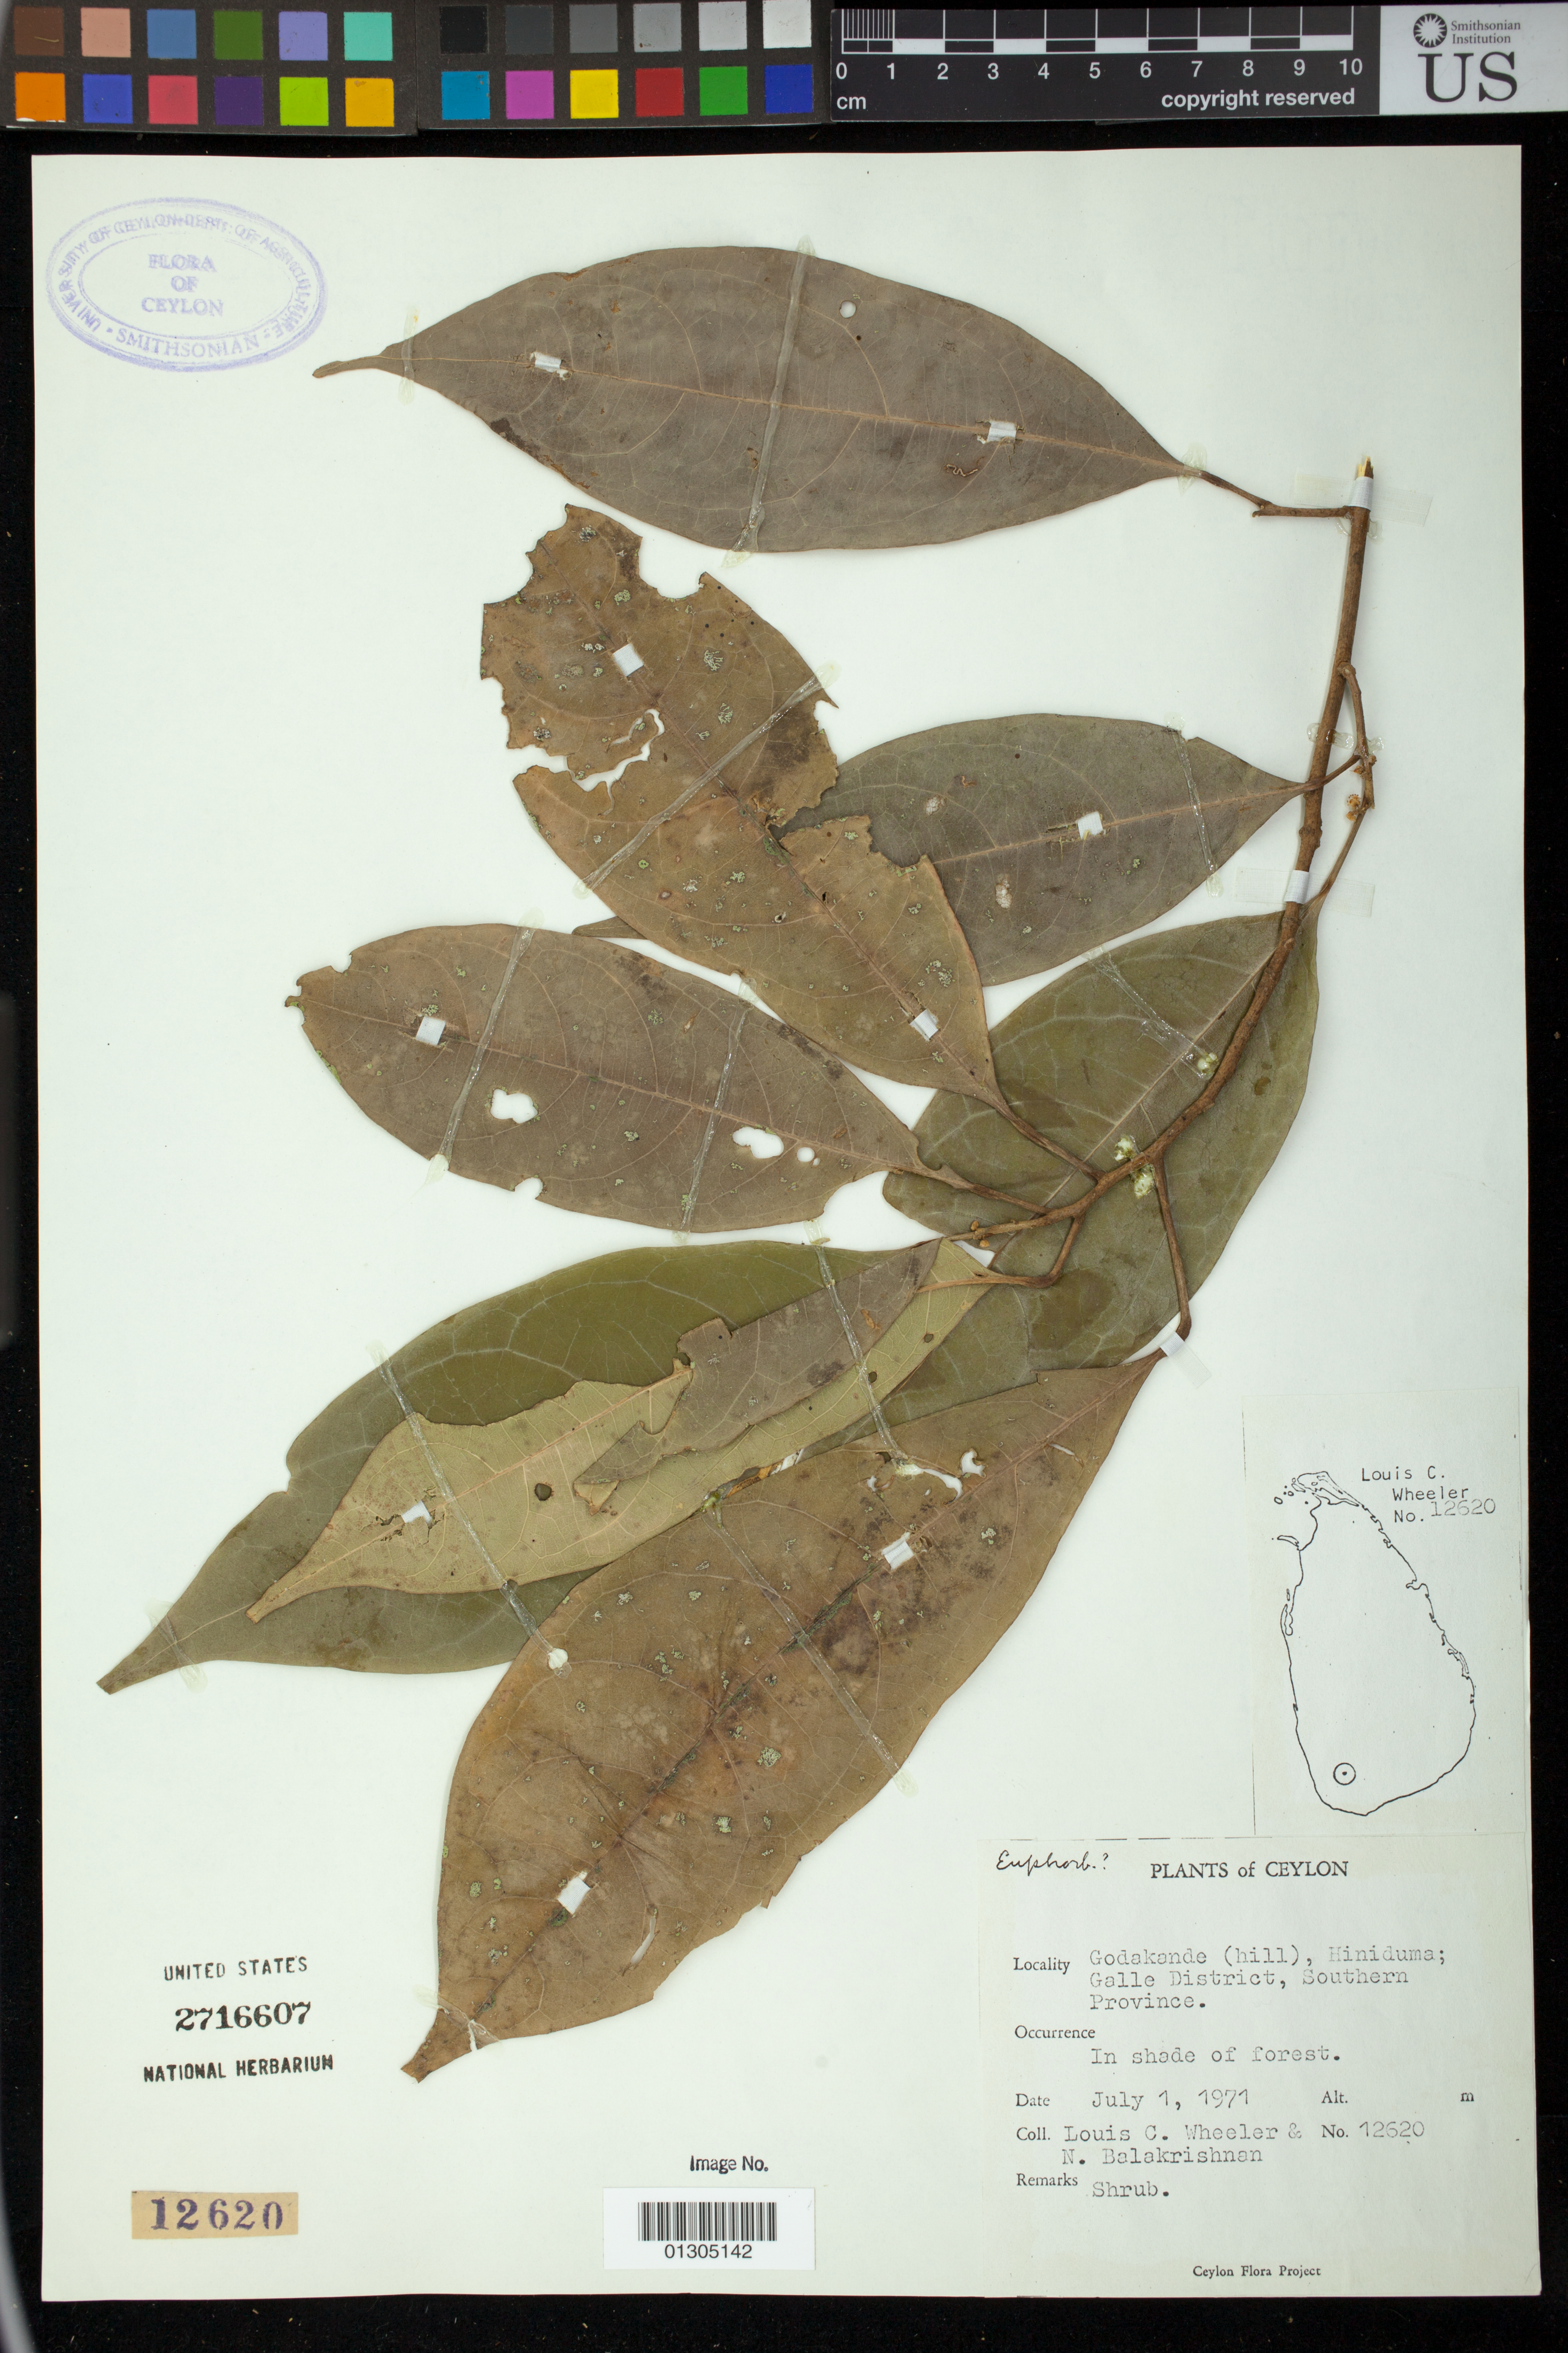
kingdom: Plantae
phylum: Tracheophyta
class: Magnoliopsida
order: Malpighiales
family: Euphorbiaceae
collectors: L. C. Wheeler & N. Balakrishnan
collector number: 12620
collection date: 1971-07-01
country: Sri Lanka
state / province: Southern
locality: Godakande (hill), Hiniduma; Galle District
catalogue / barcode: US 2716607